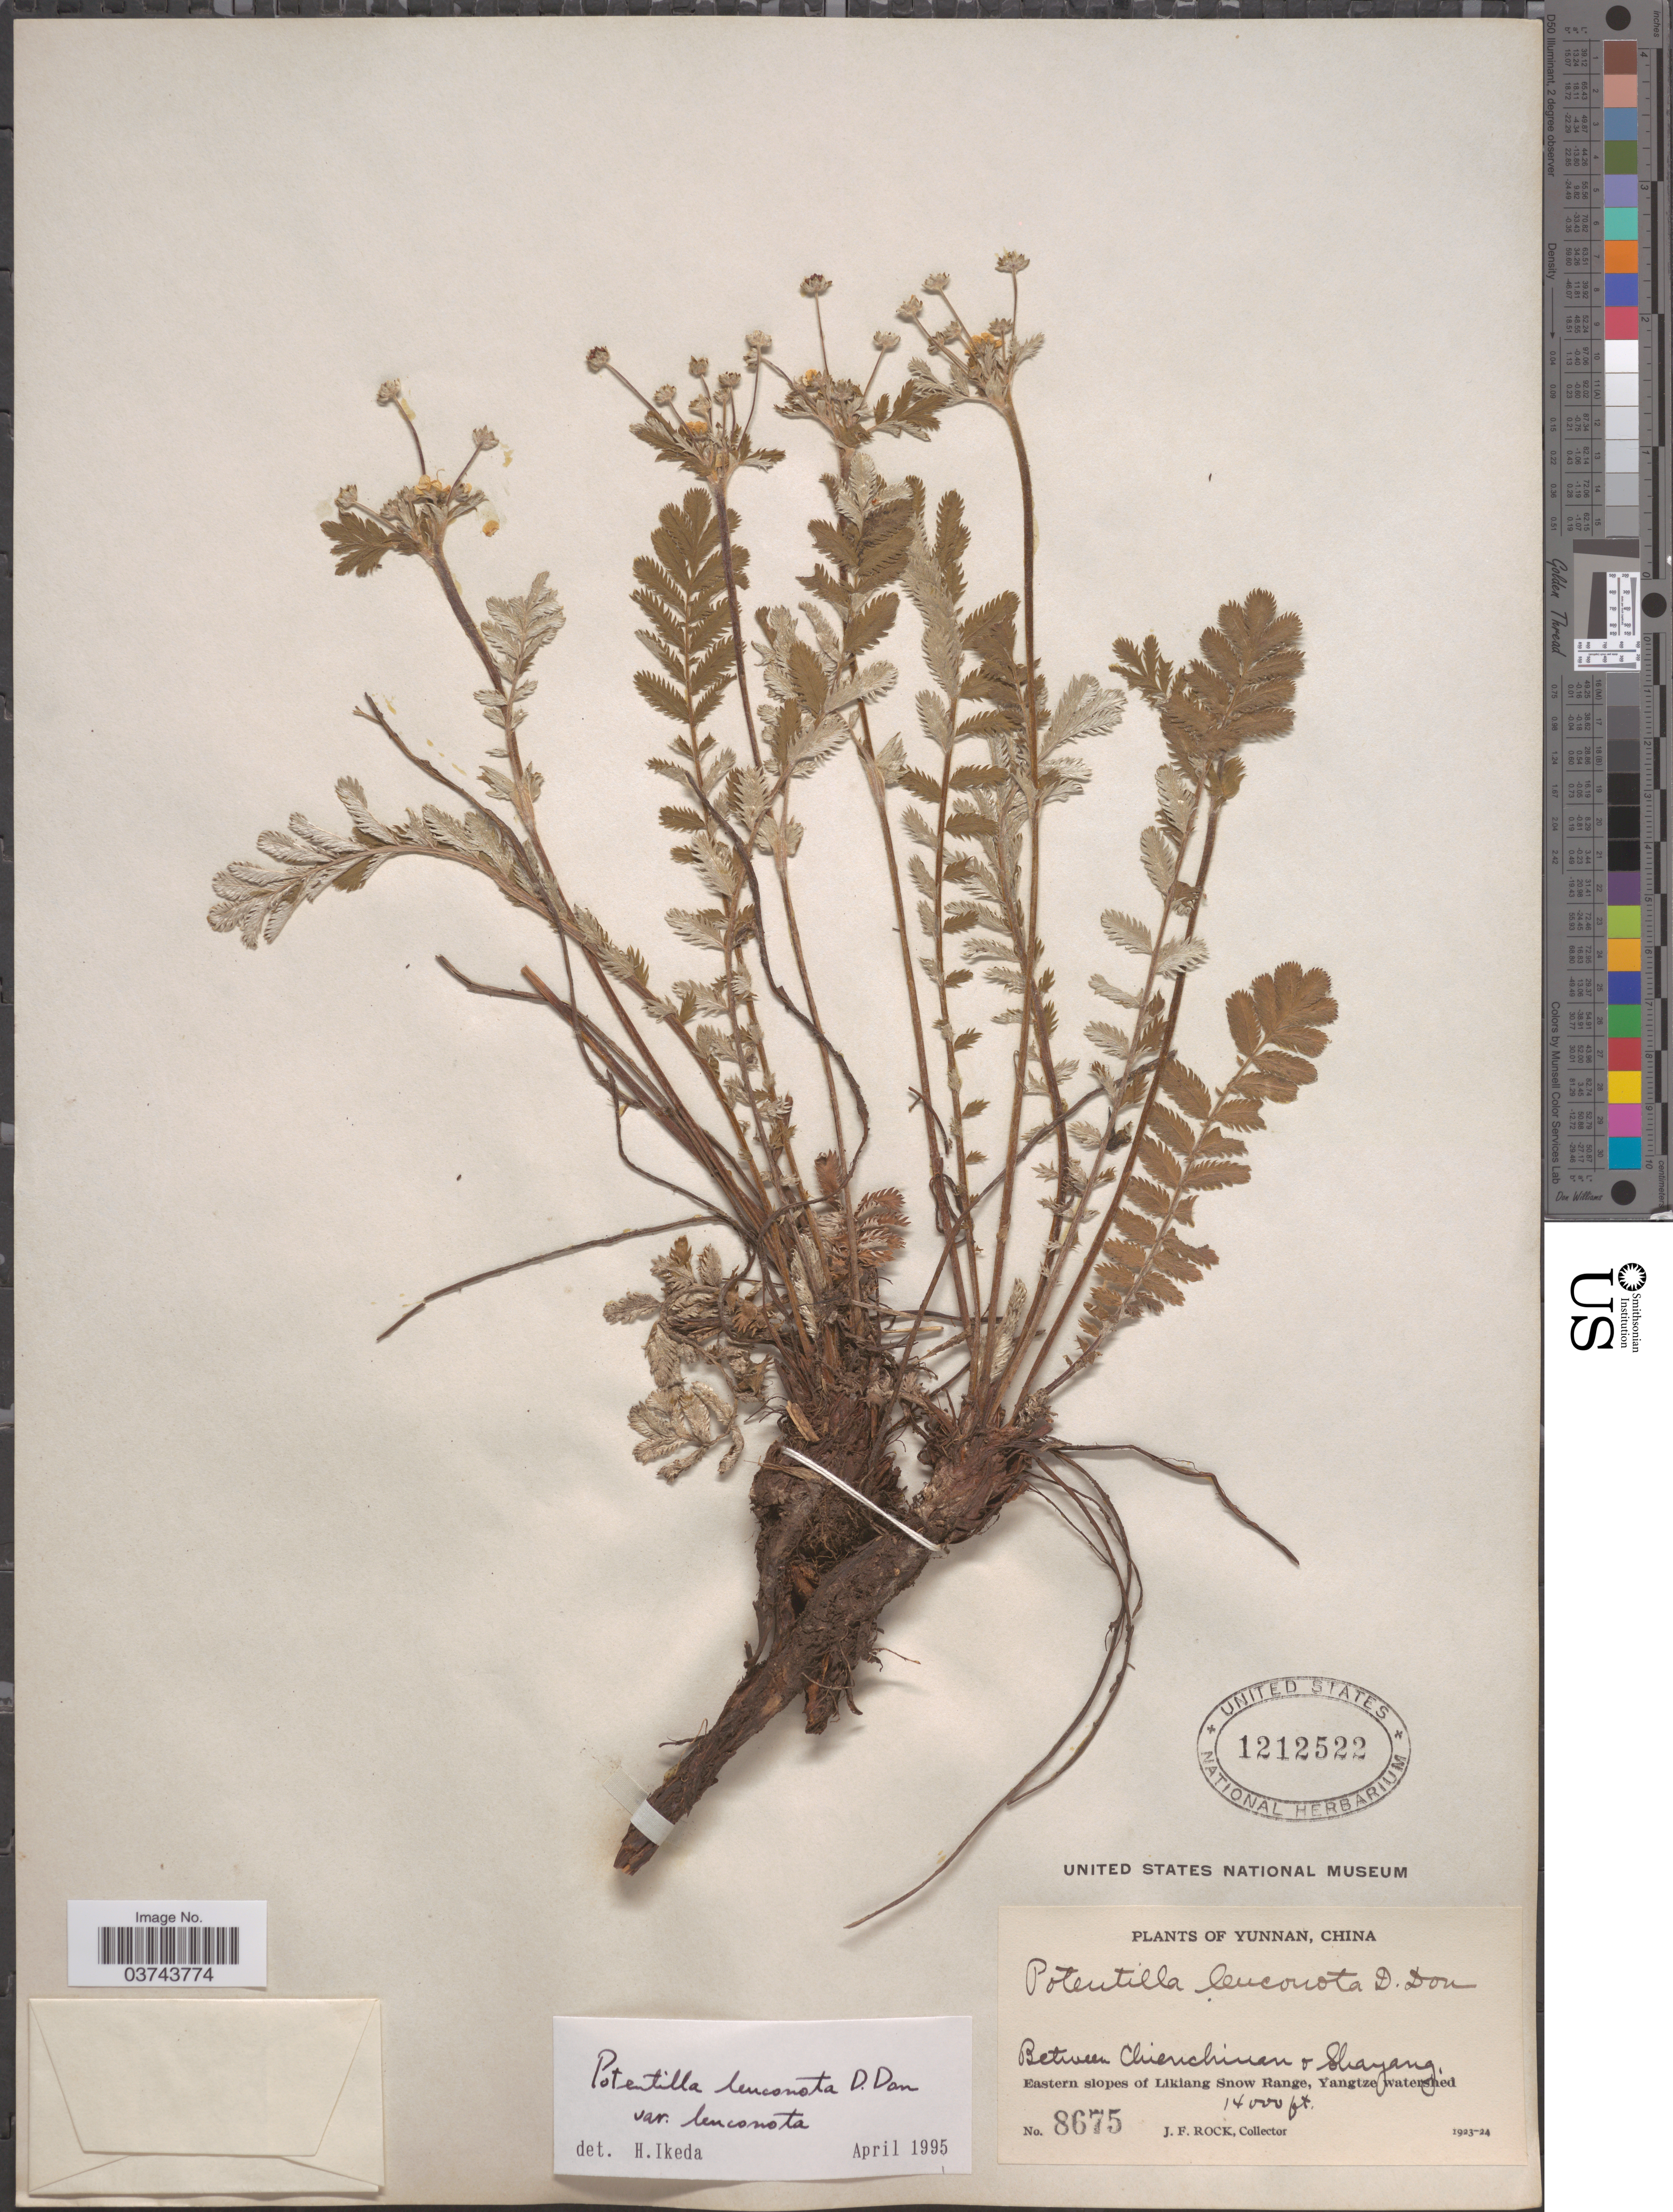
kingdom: Plantae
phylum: Tracheophyta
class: Magnoliopsida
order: Rosales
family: Rosaceae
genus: Potentilla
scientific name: Potentilla leuconota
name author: D. Don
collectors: J. Rock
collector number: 8675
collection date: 1923/1924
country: China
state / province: Yunnan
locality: Between Chienchinau & Shayang. [interpreted] Eastern slopes of Likiang Snow Range, Yangtze watershed.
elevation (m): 4267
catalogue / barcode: US 1212522